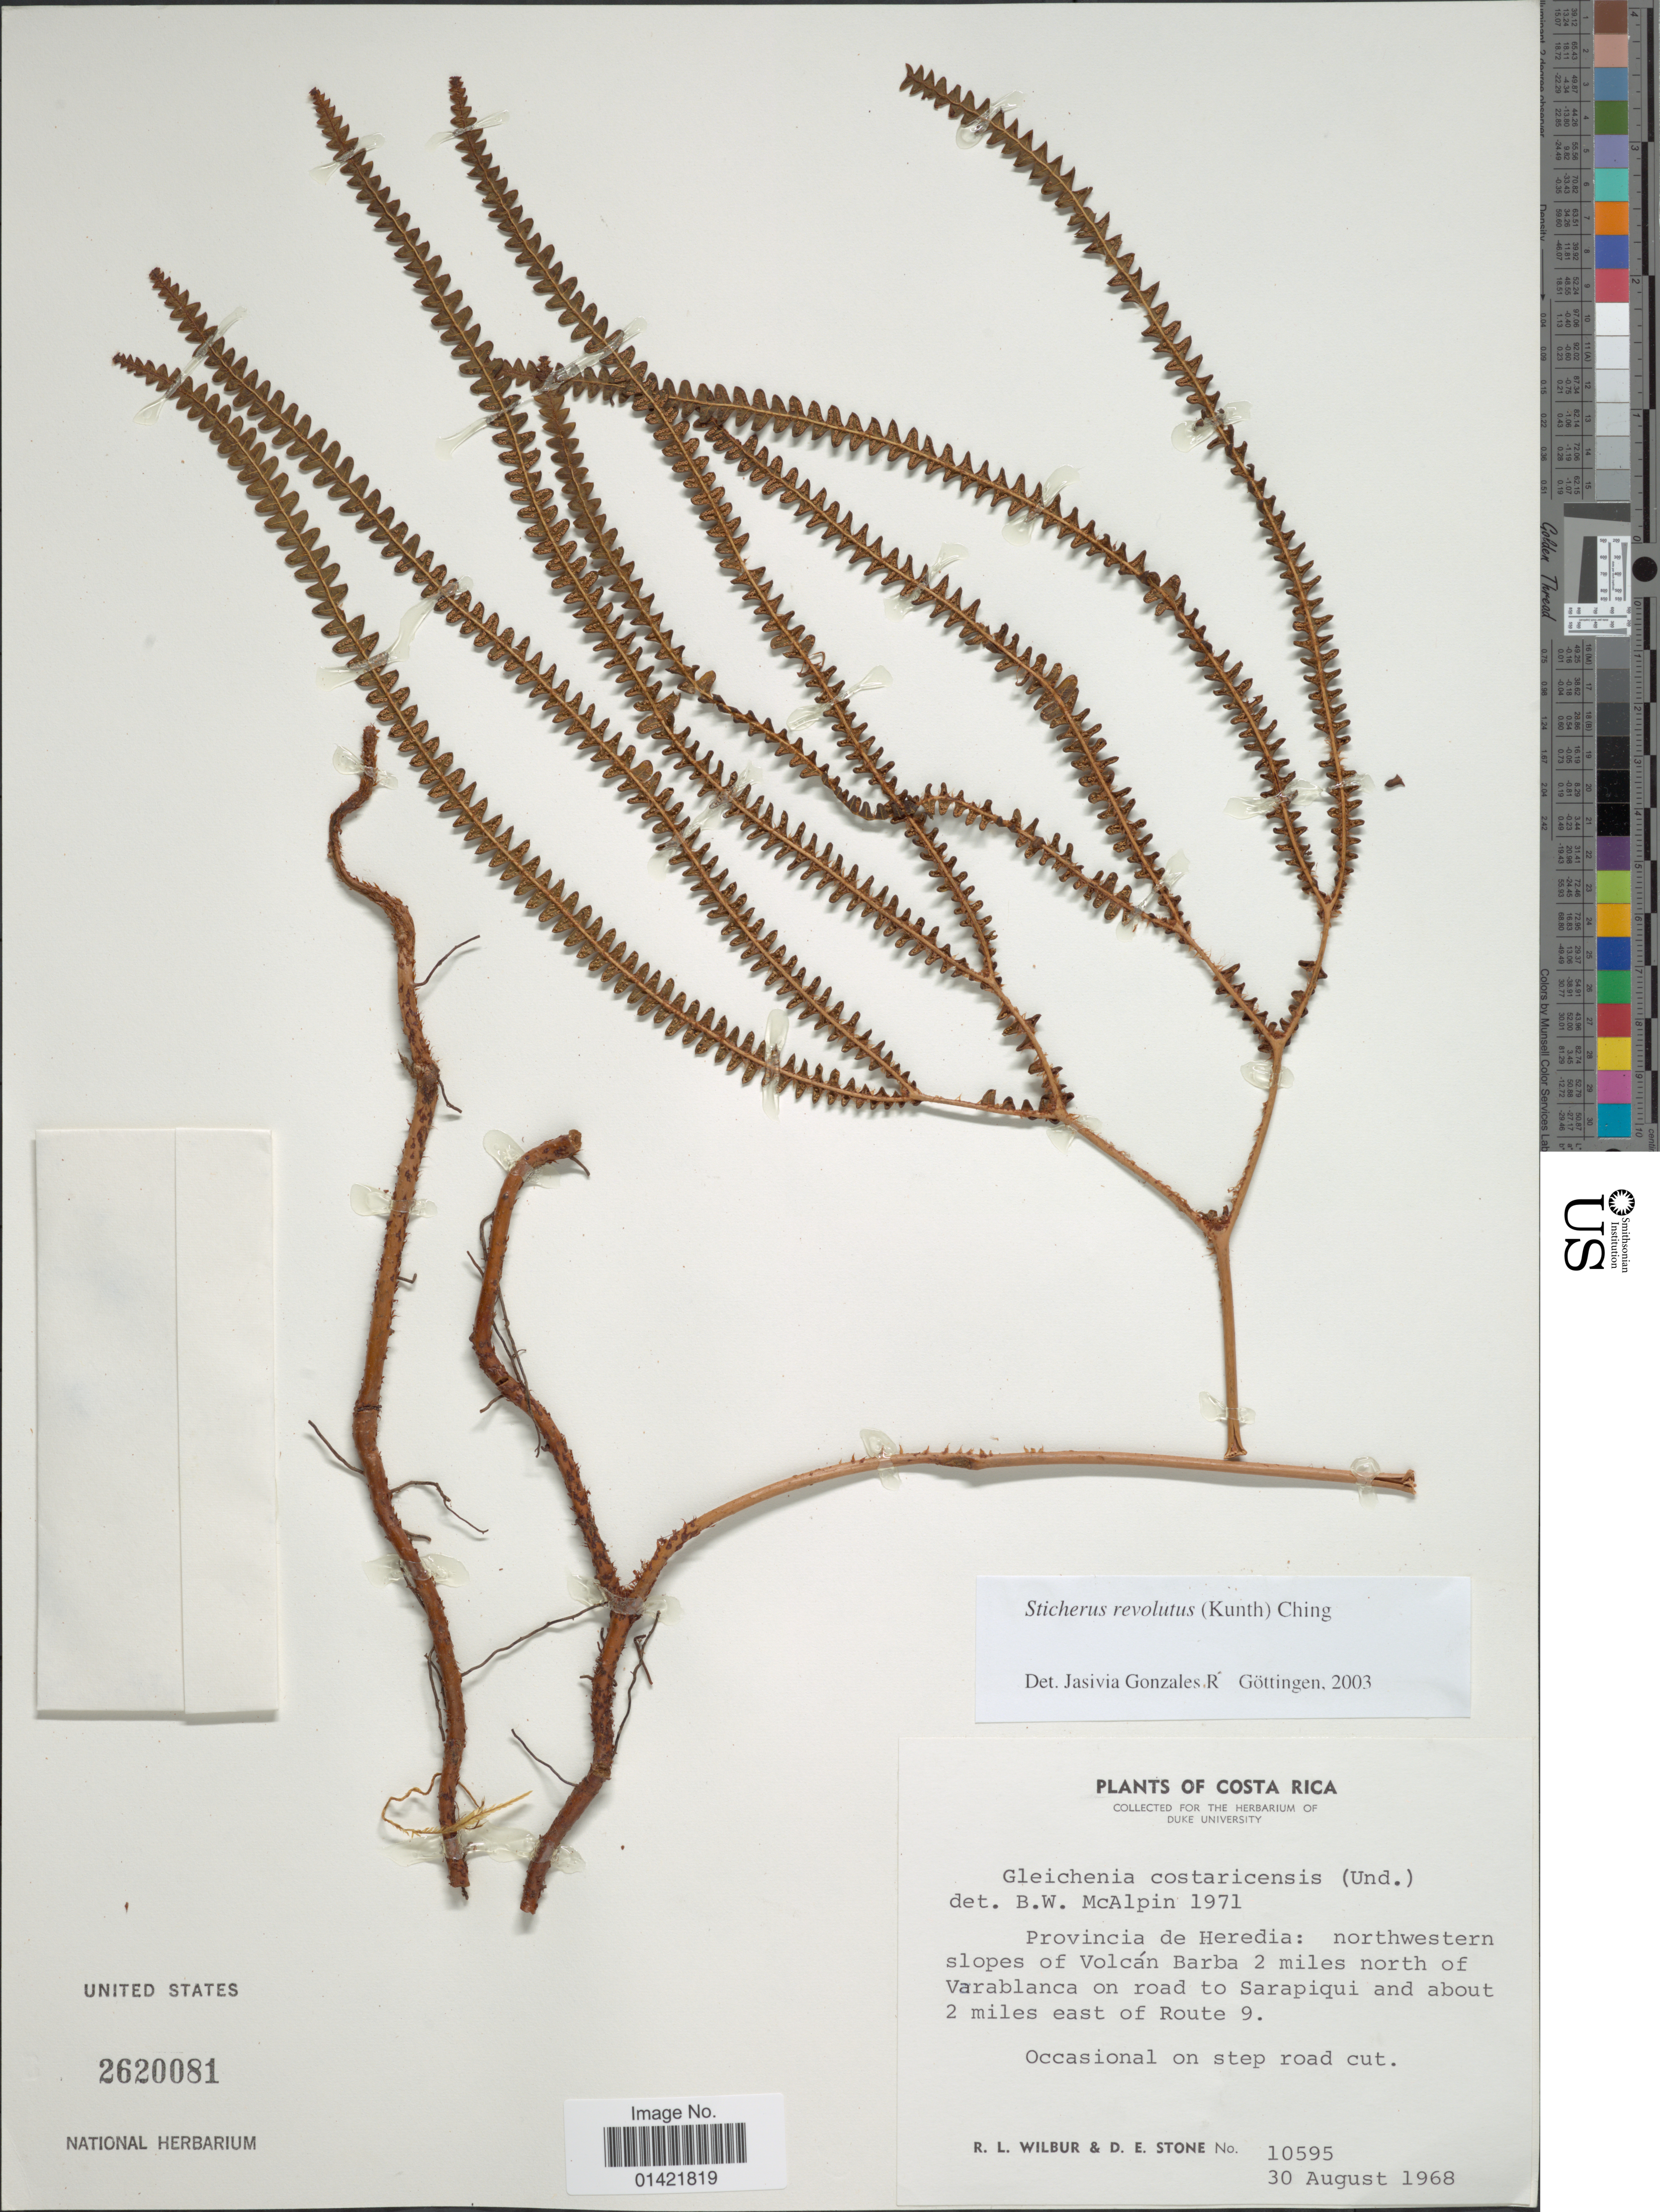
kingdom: Plantae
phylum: Tracheophyta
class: Polypodiopsida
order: Gleicheniales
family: Gleicheniaceae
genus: Sticherus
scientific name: Sticherus revolutus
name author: (Kunth) Ching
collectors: R. L. Wilbur & D. E. Stone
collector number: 10595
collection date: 1968-08-30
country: Costa Rica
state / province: Heredia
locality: Provincia de Heredia: northwestern slopes of Volcan Barba 2 miles north of Varablanca on road to Sarapiqui and about 2 miles east of Route 9.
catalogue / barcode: US 2620081